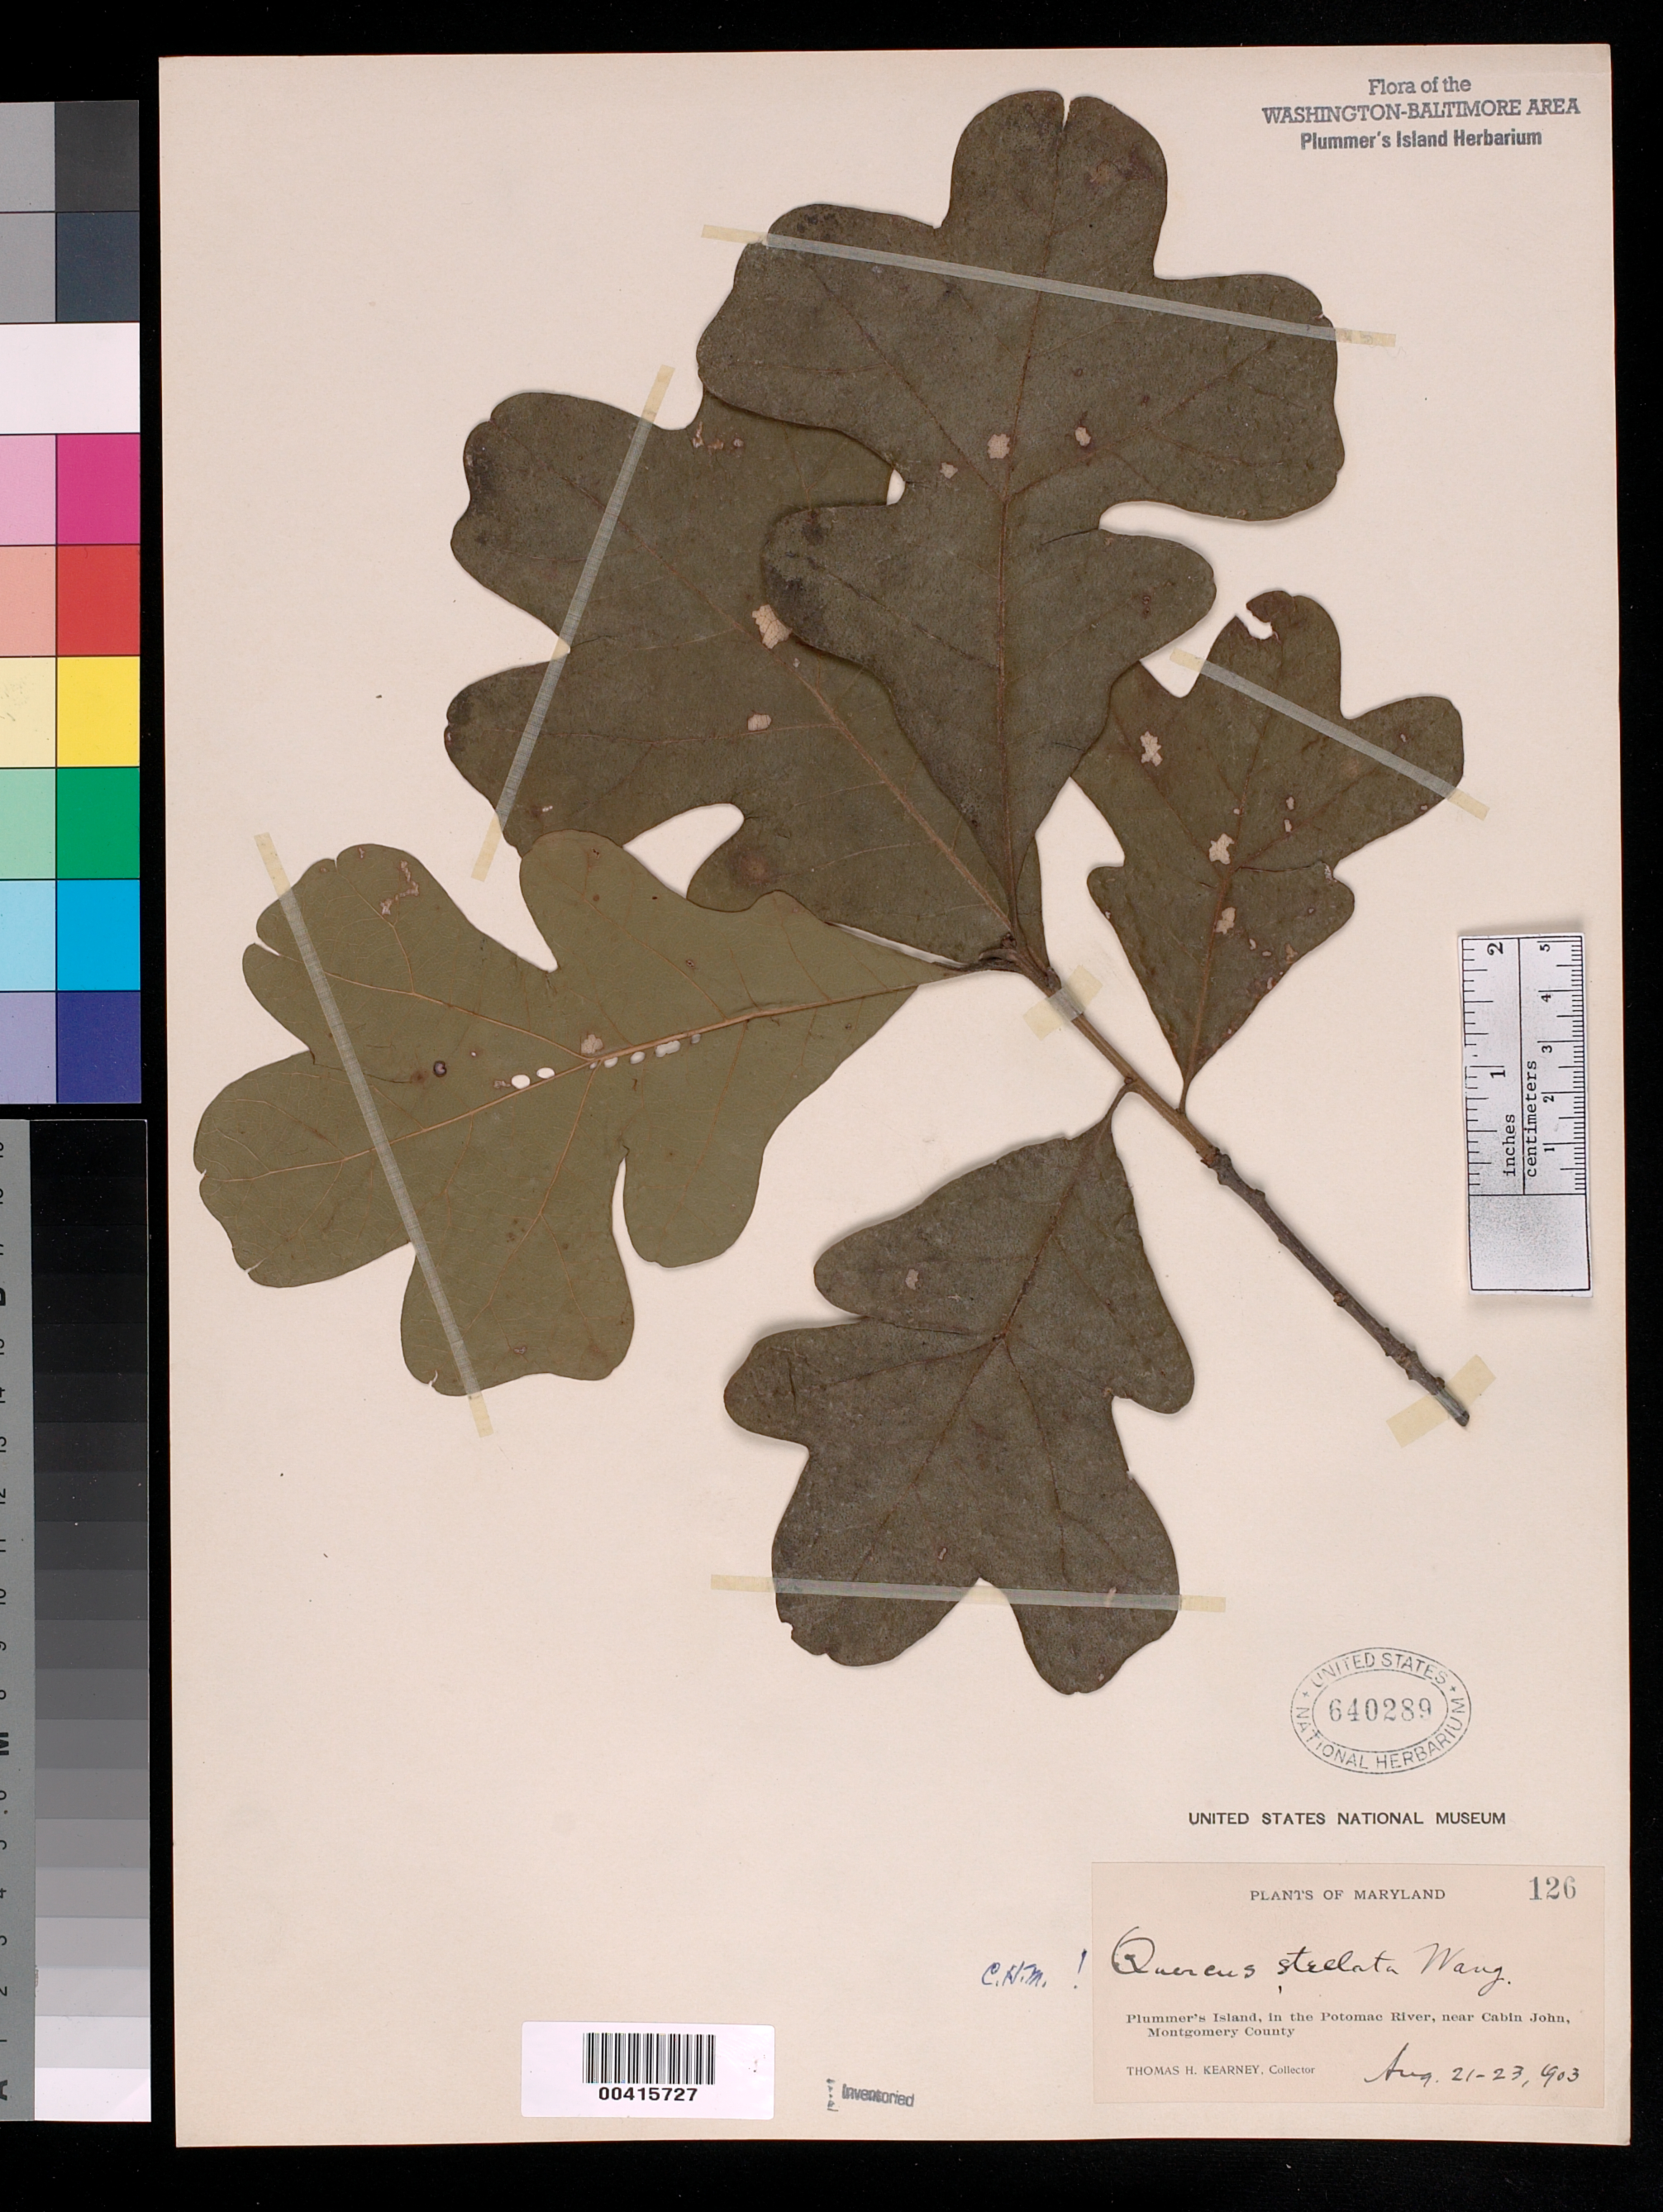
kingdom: Plantae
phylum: Tracheophyta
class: Magnoliopsida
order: Fagales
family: Fagaceae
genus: Quercus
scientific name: Quercus stellata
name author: Wangenh.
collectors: T. H. Kearney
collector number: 126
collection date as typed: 21 Aug 1903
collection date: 1903-08-21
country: United States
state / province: Maryland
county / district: Montgomery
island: Plummers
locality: Plummer's Island C. & O. Canal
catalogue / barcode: US 640289